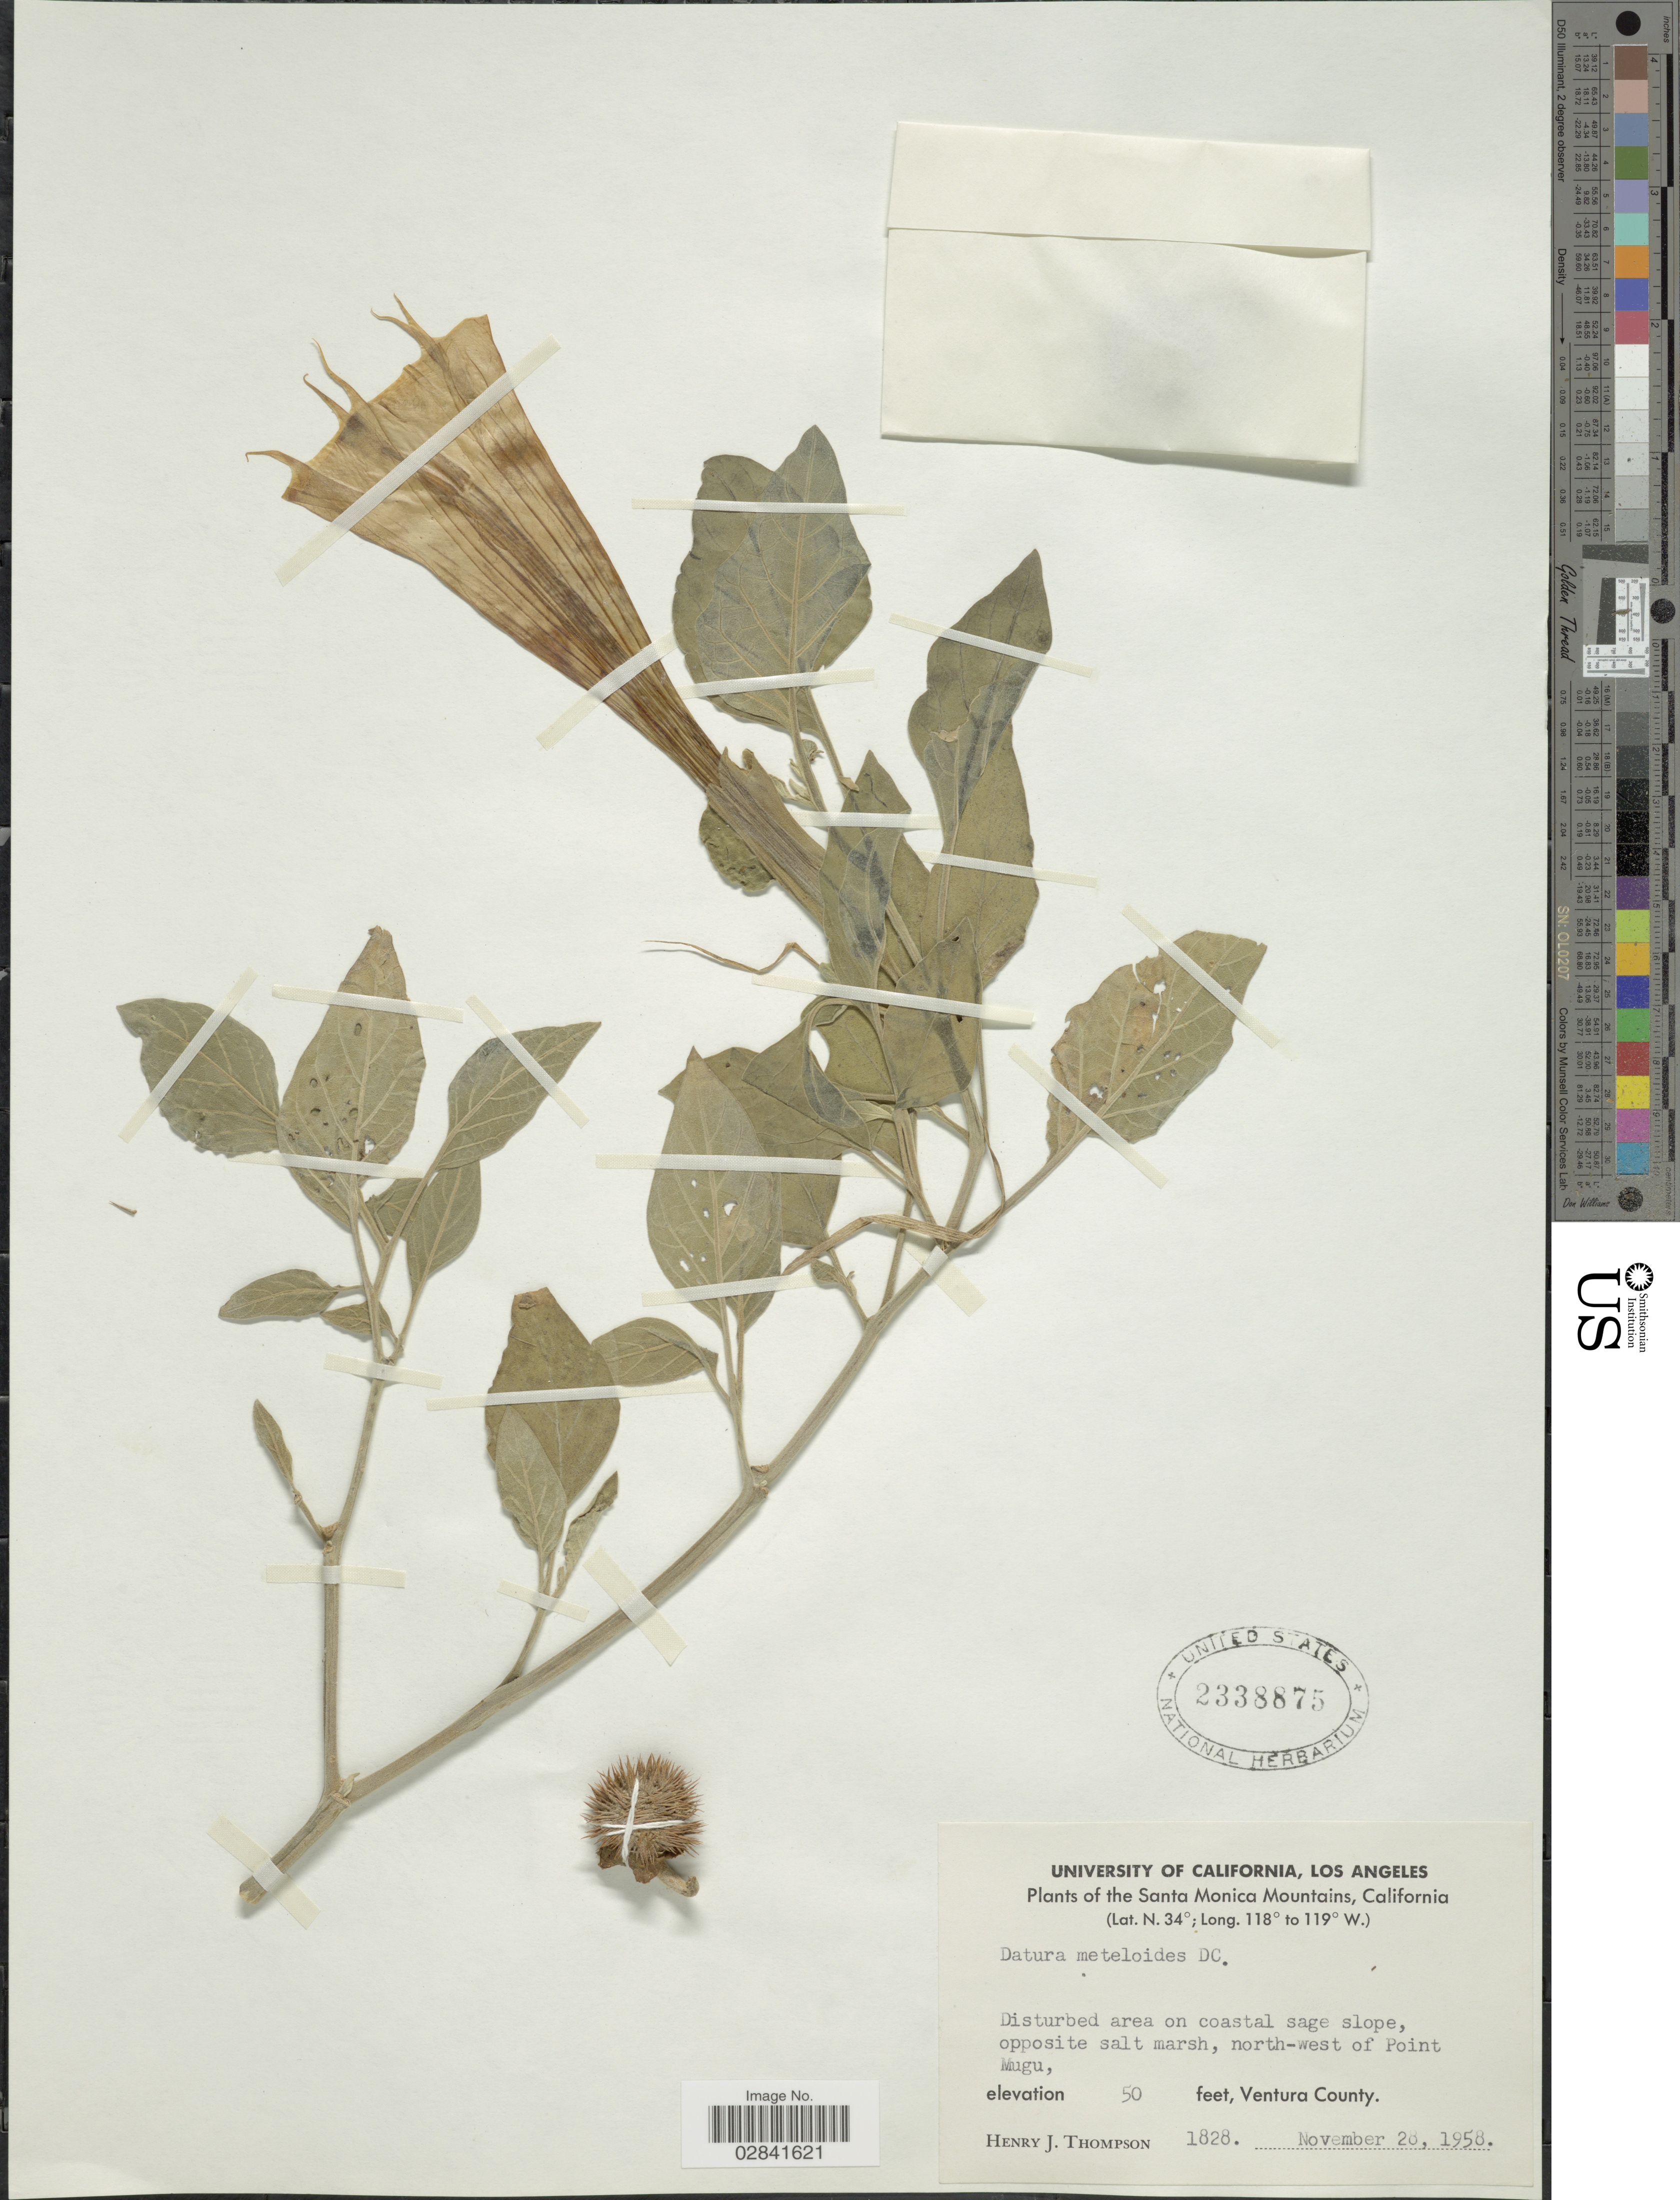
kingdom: Plantae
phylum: Tracheophyta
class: Magnoliopsida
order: Solanales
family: Solanaceae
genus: Datura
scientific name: Datura innoxia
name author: Mill.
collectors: H. J. Thompson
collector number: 1828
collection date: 1958-11-28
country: United States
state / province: California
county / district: Ventura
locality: The Santa Monica Mountains. Disturbed area on coastal sage slope, opposite salt marsh, north-west of Point Mugu, Ventura County.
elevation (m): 15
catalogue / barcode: US 2338875